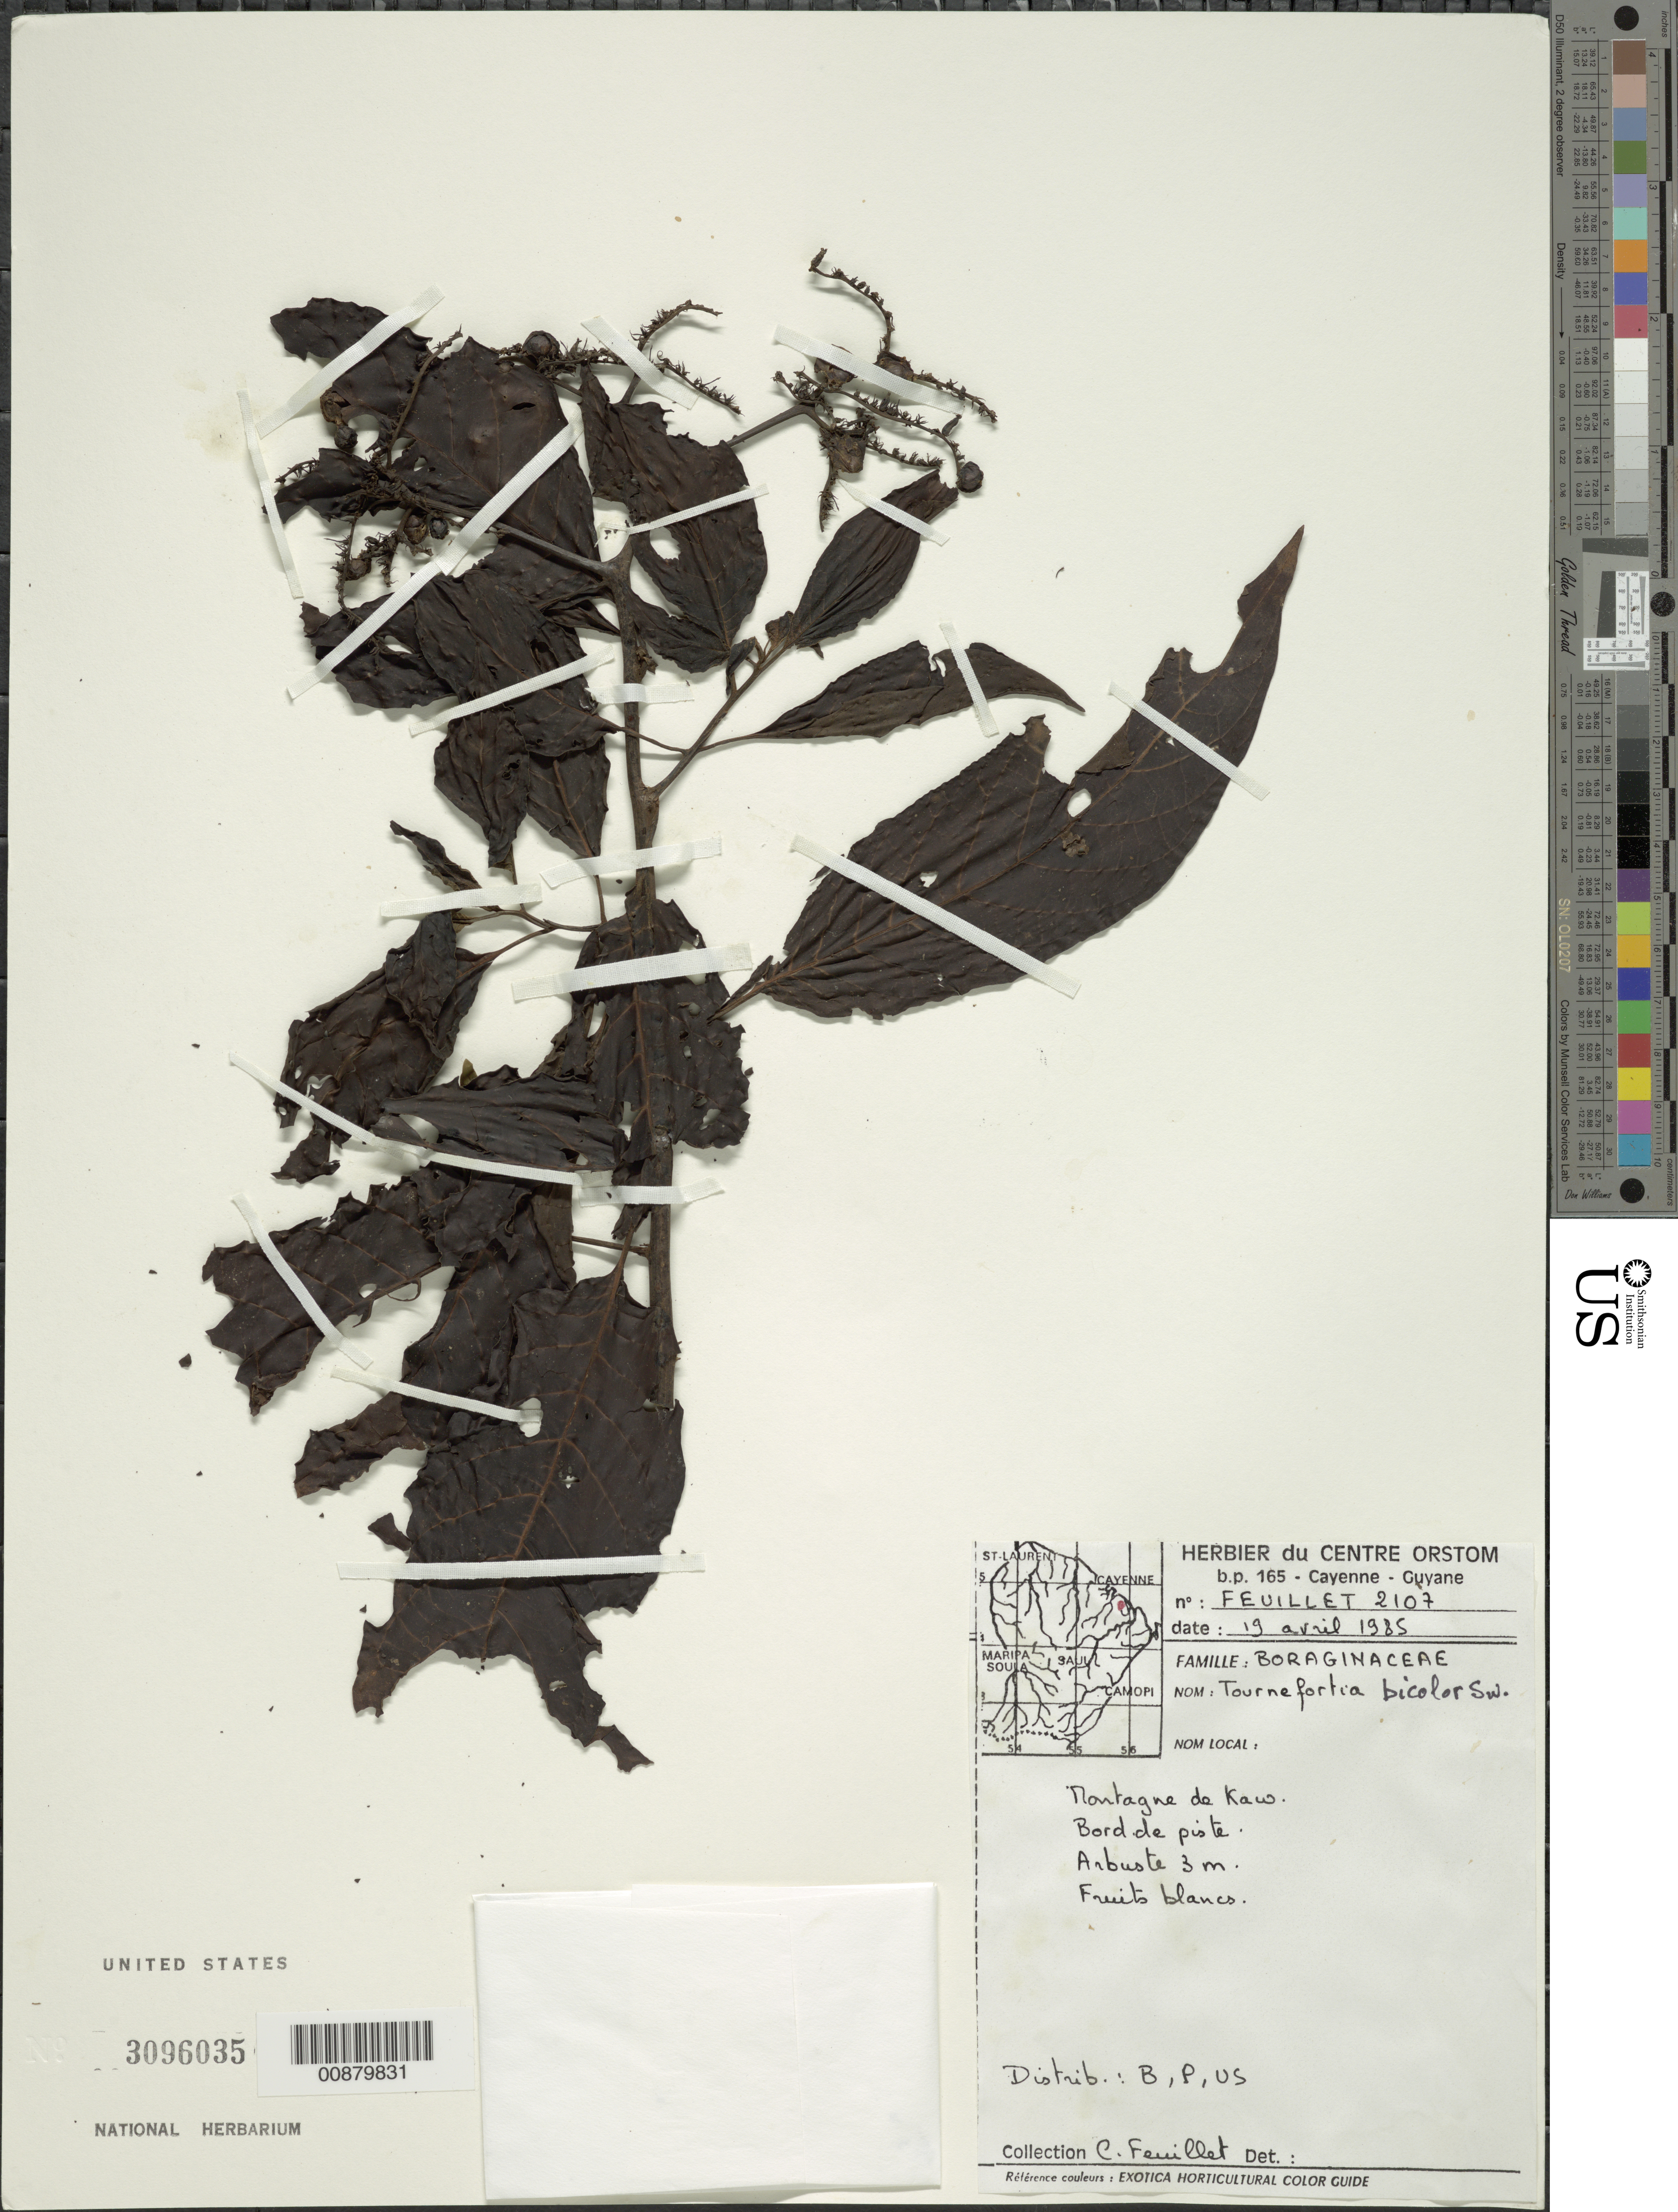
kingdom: Plantae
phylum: Tracheophyta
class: Magnoliopsida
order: Boraginales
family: Heliotropiaceae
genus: Tournefortia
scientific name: Tournefortia bicolor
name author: Sw.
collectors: C. Feuillet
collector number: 2107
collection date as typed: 19-Apr-85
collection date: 1985-04-19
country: French Guiana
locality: Montagne de Kaw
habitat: Borde de piste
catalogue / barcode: US 3096035